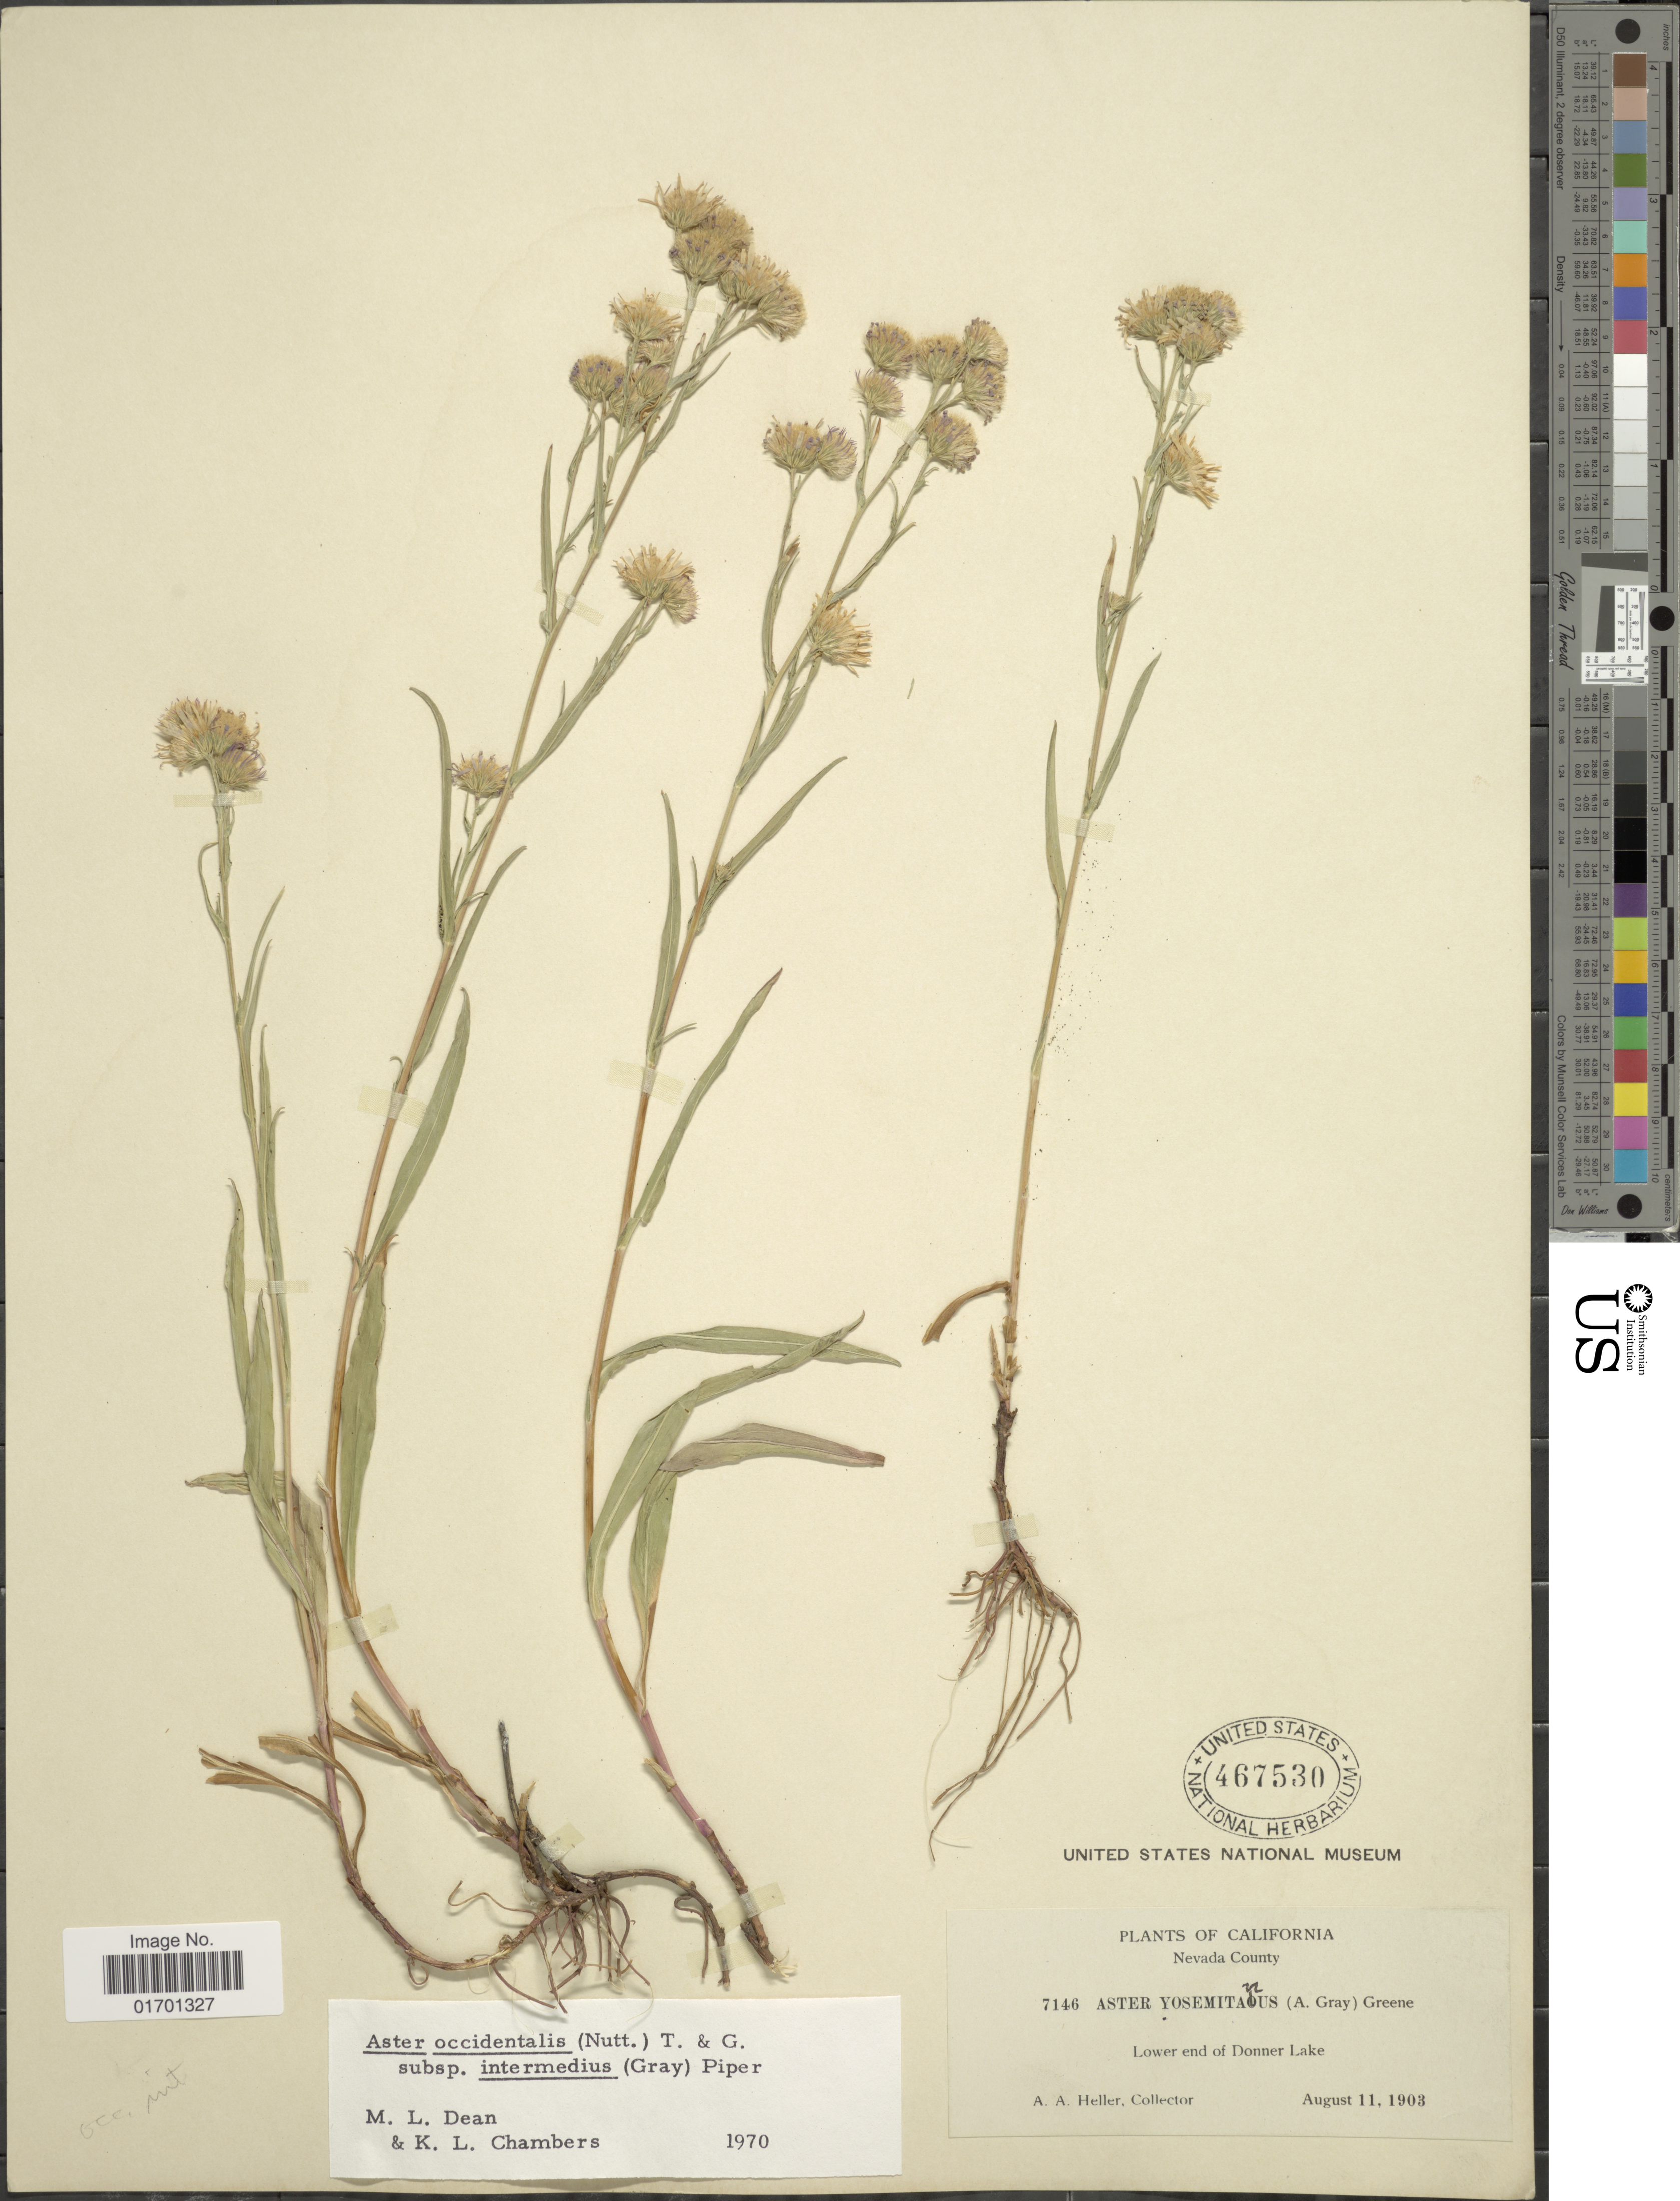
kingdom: Plantae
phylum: Tracheophyta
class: Magnoliopsida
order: Asterales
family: Asteraceae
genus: Symphyotrichum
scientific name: Symphyotrichum spathulatum var. intermedium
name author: (A. Gray) G.L. Nesom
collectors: A. A. Heller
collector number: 7146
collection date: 1903-08-11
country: United States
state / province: California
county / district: Nevada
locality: Nevada County, Lower end of Donner Lake.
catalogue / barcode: US 467530